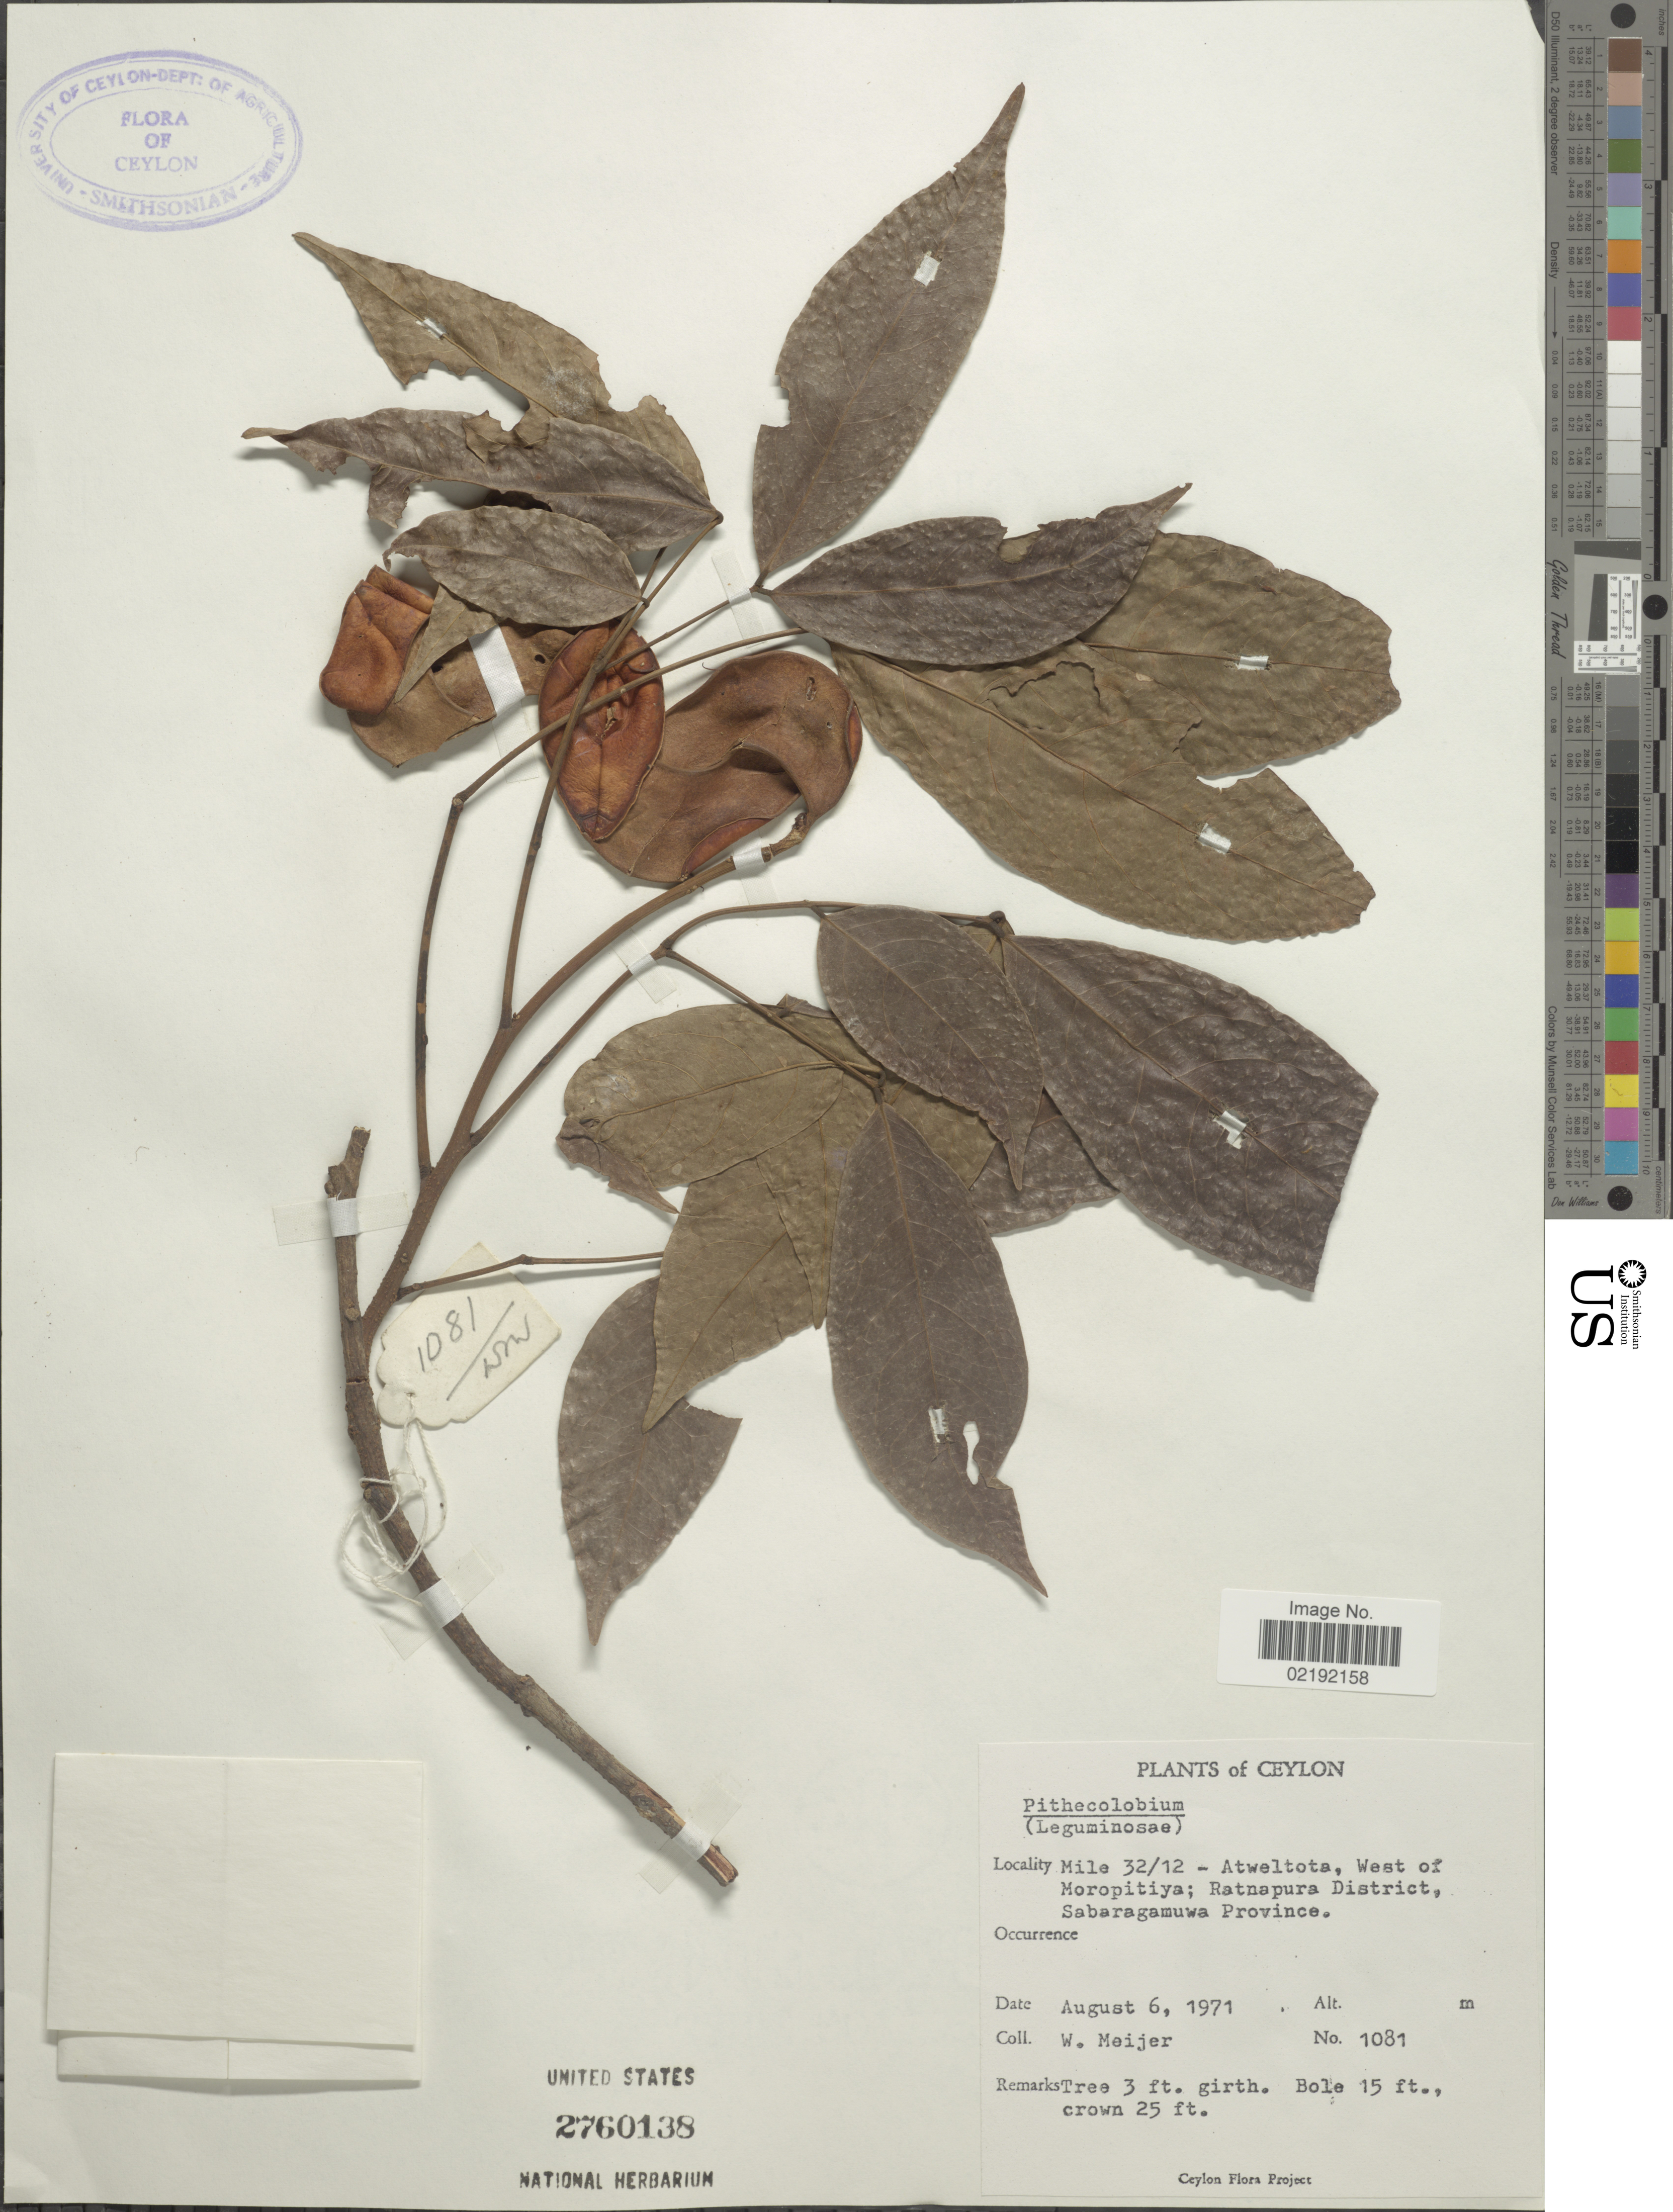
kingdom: Plantae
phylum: Tracheophyta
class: Magnoliopsida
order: Fabales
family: Fabaceae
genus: Pithecellobium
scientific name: Pithecellobium sp.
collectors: W. Meijer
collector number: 1081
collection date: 1971-08-06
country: Sri Lanka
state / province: Sabaragamuwa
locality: Ceylon. Mile 32/12 - Atweltota, West of Moropitiya; Ratnapura District, Sabaragamuwa Province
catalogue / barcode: US 2760138